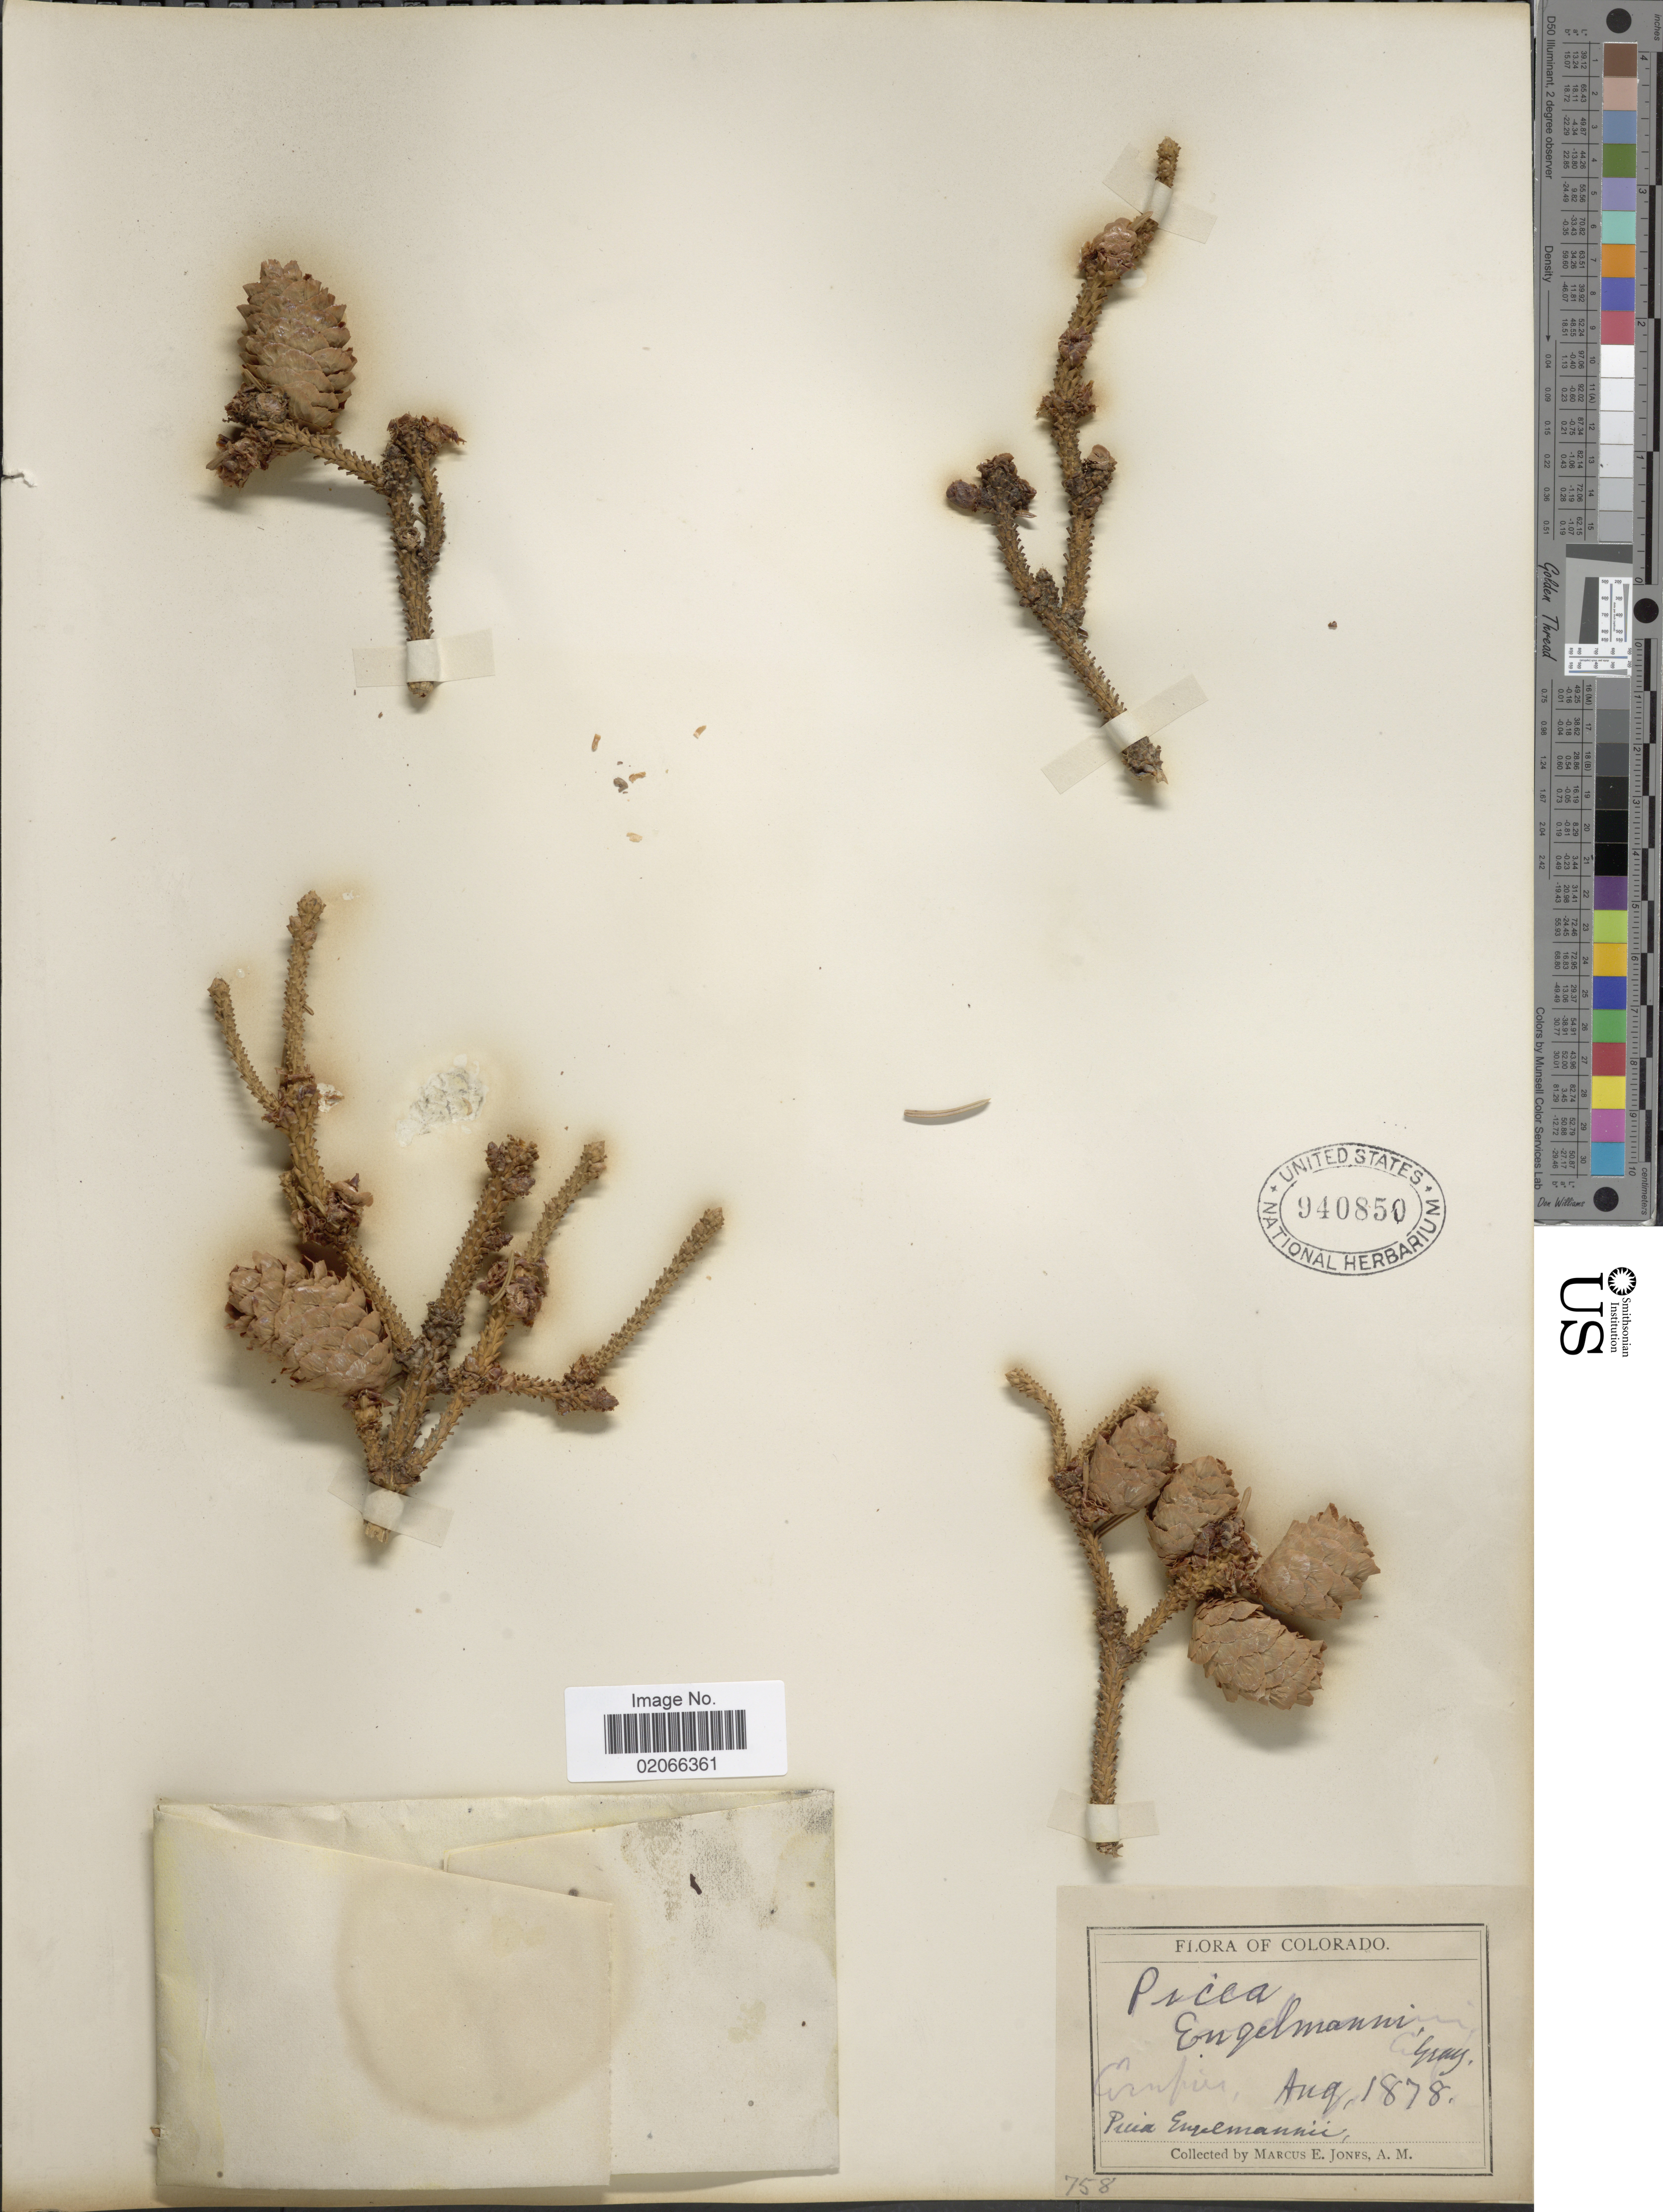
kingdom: Plantae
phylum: Tracheophyta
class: Pinopsida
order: Pinales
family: Pinaceae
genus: Picea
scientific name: Picea engelmannii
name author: Parry ex Engelm.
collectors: M. E. Jones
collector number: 758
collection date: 1878-08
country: United States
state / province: Colorado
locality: Empire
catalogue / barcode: US 940850